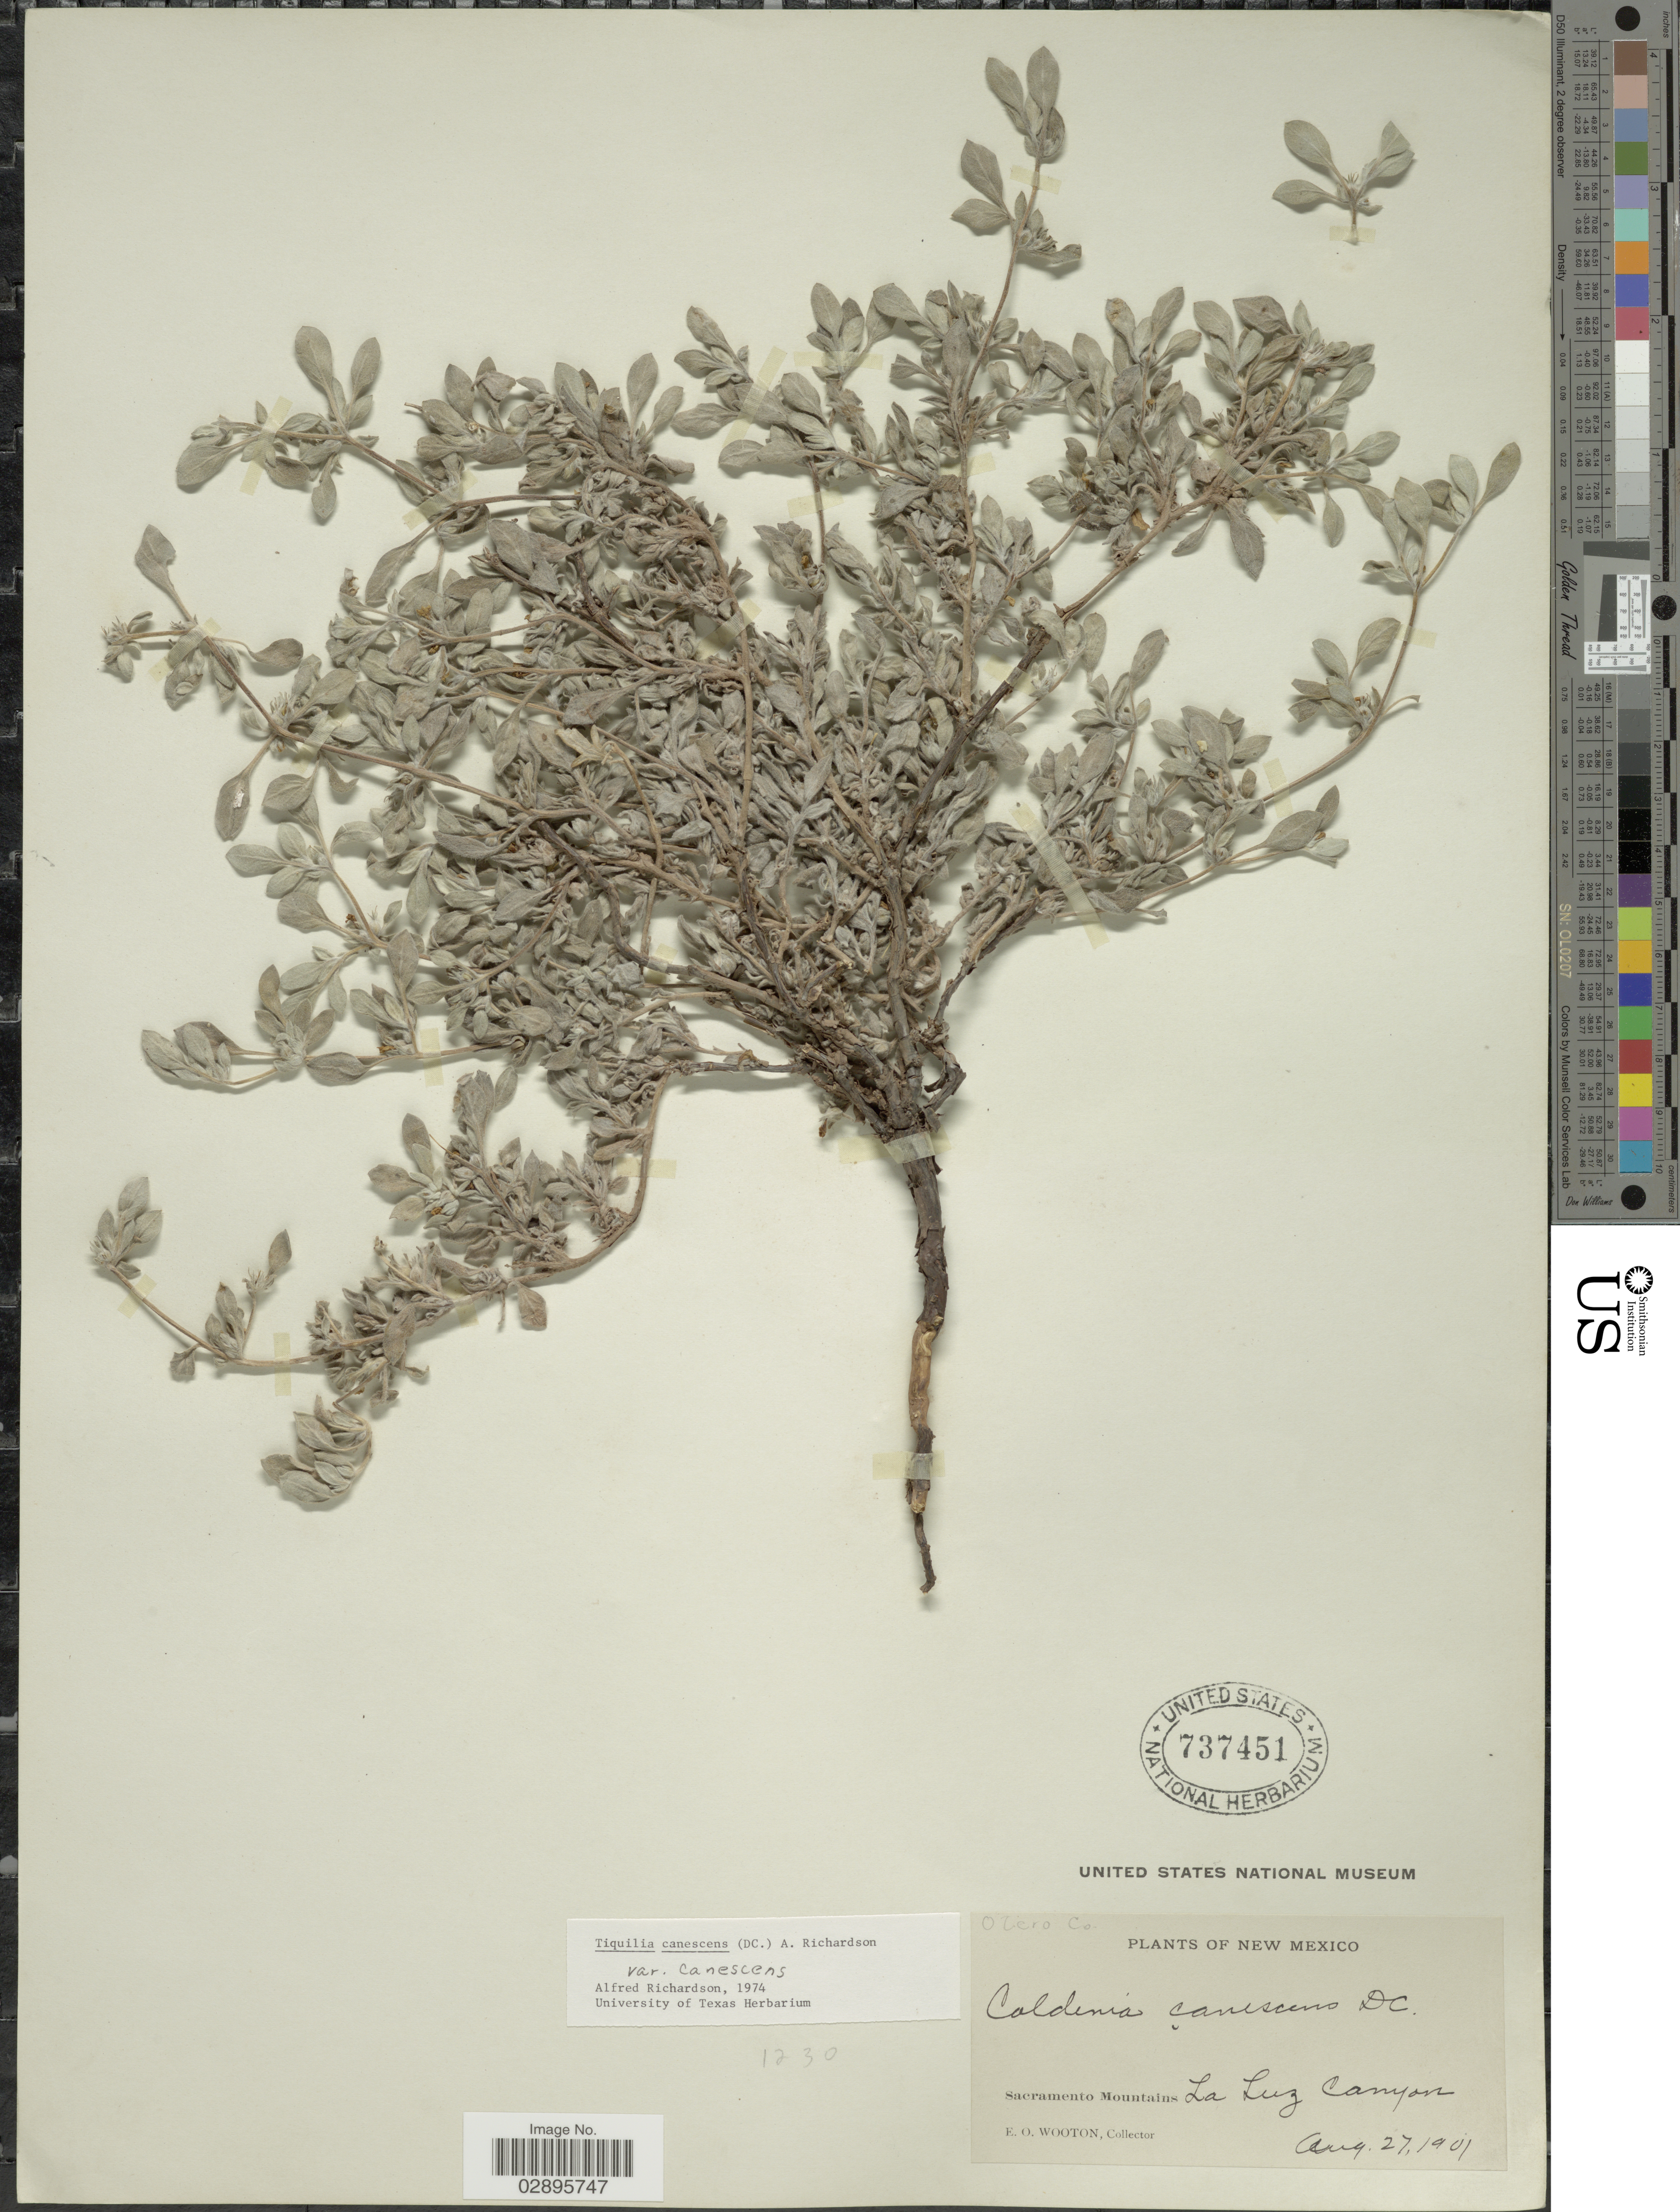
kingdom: Plantae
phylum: Tracheophyta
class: Magnoliopsida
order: Boraginales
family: Ehretiaceae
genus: Tiquilia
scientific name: Tiquilia canescens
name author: (A. DC.) A.T. Richardson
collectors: E. O. Wooton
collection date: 1901-08-27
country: United States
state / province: New Mexico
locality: Otero Co. Sacramento Mountains. La Luz Canyon.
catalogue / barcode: US 737451